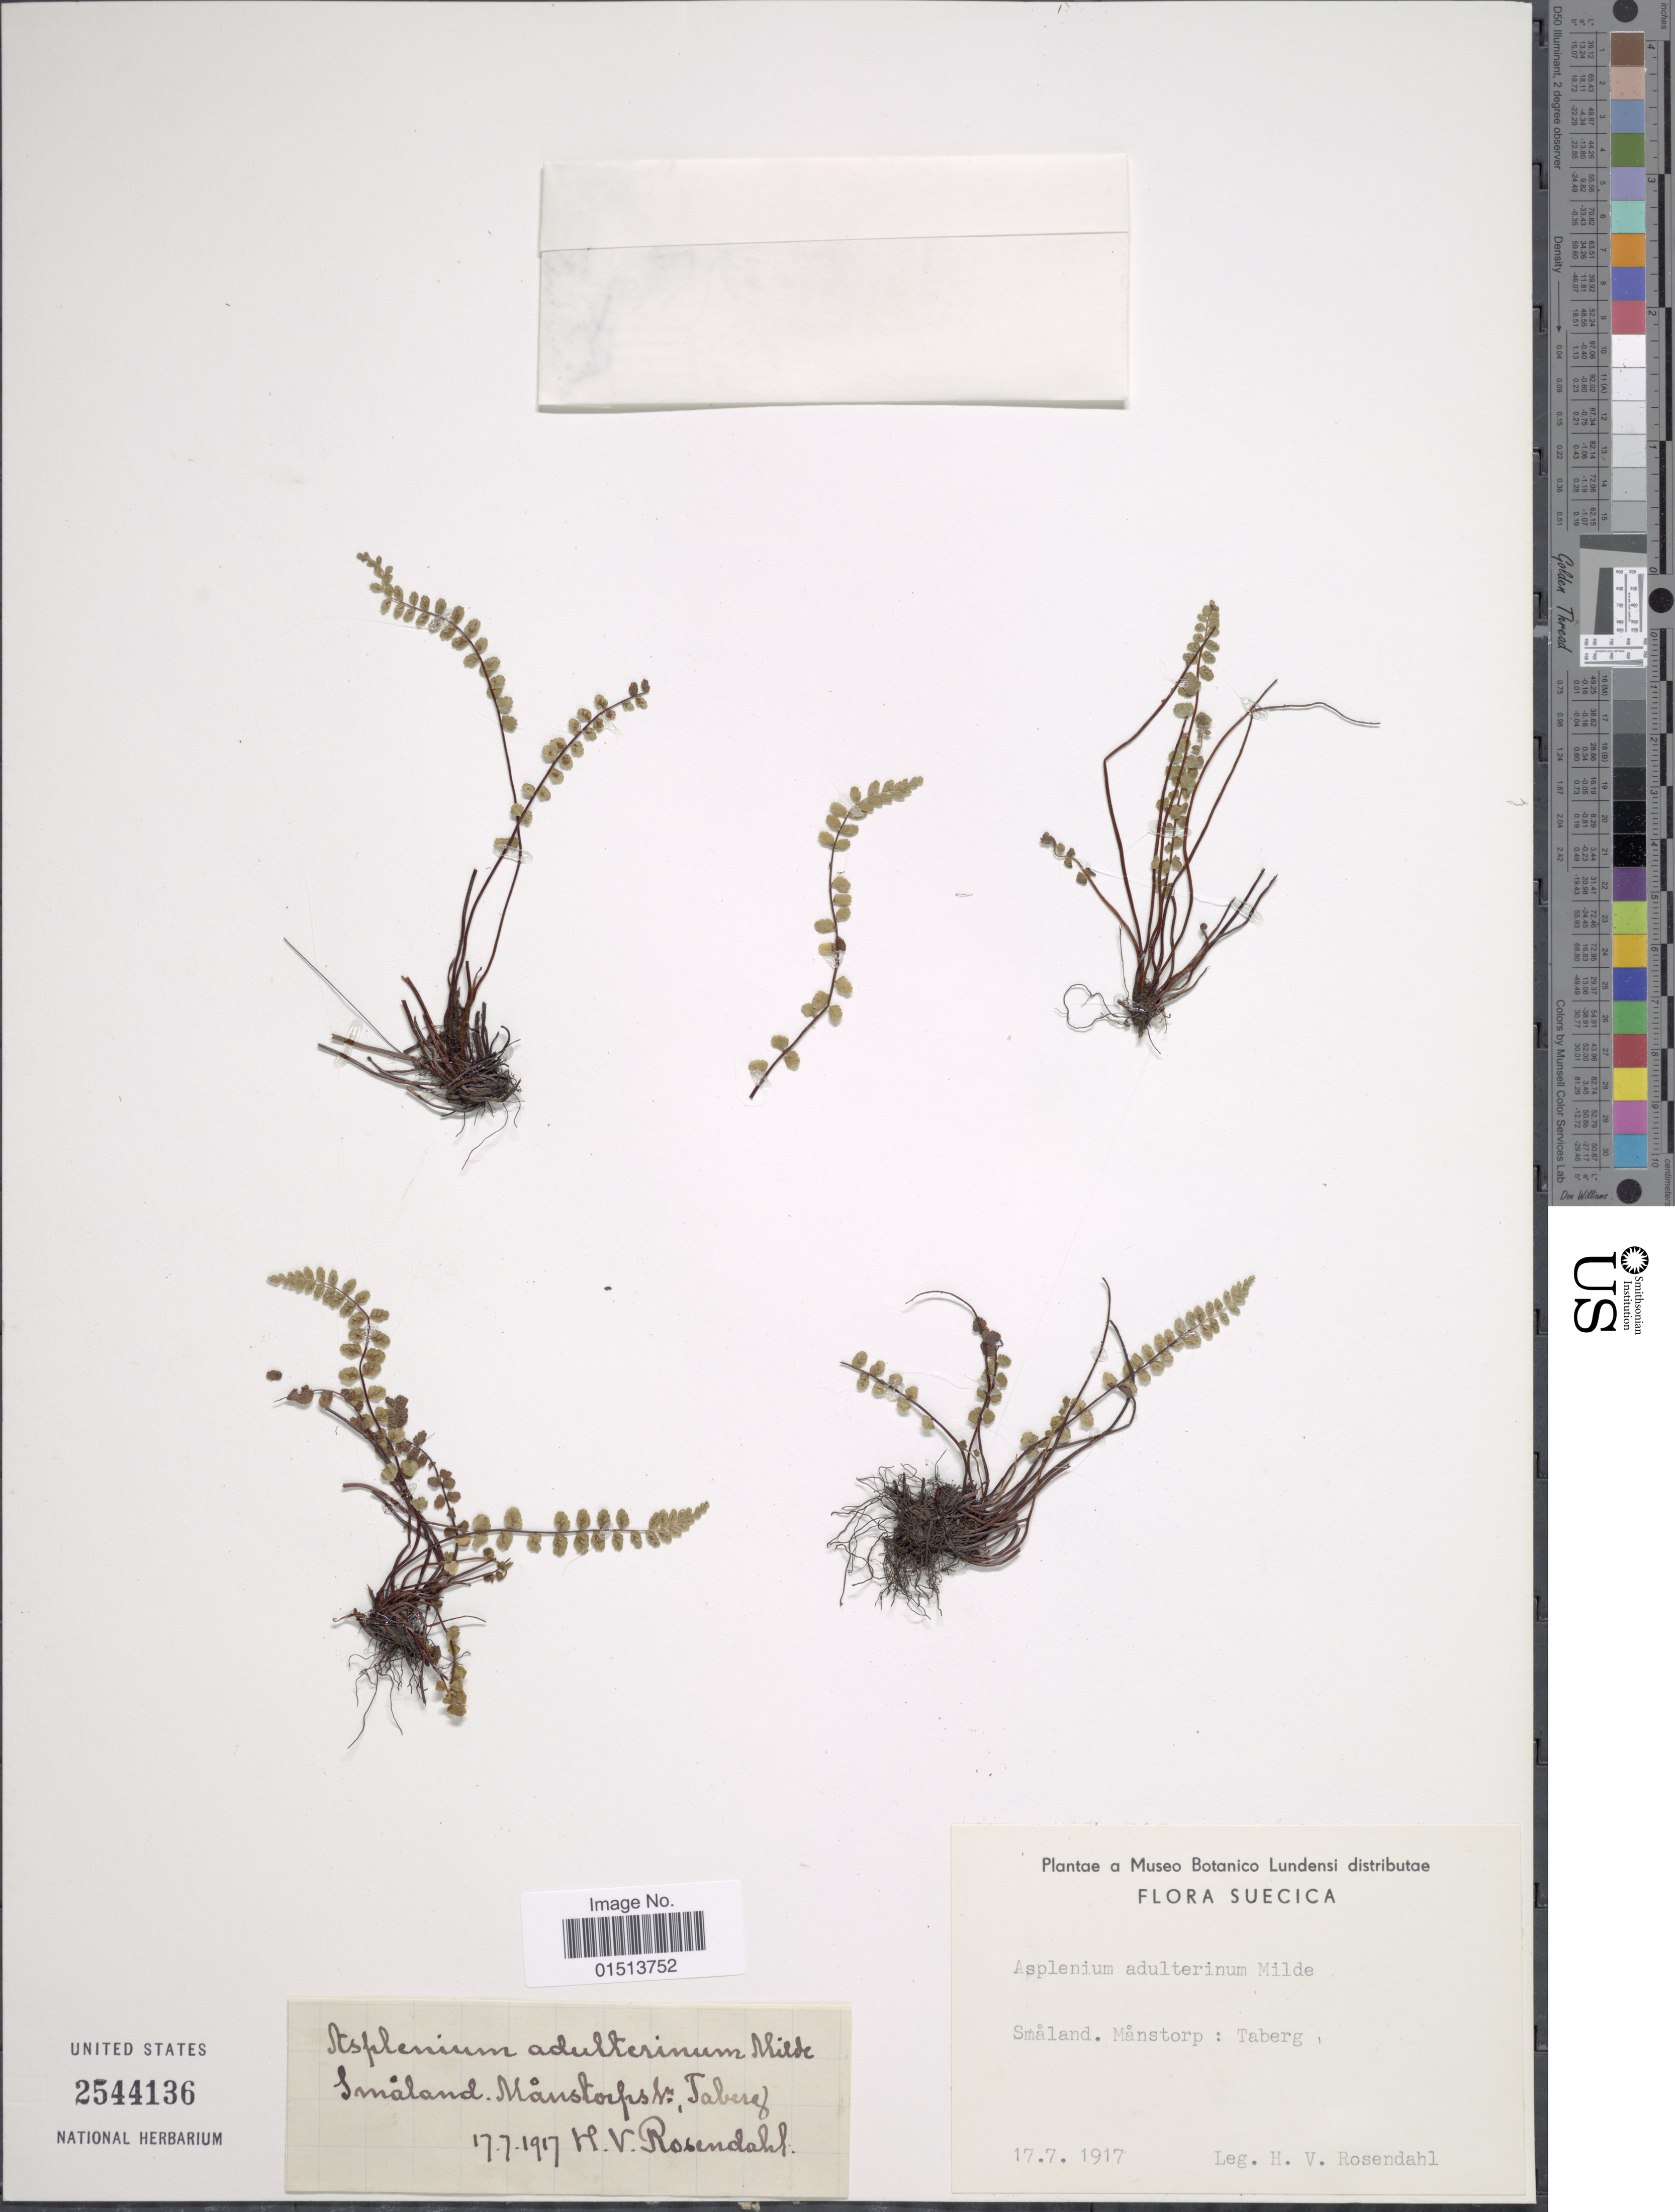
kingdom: Plantae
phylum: Tracheophyta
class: Polypodiopsida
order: Polypodiales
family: Aspleniaceae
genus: Asplenium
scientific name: Asplenium adulterinum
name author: Milde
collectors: H. V. Rosendahl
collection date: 1917-07-17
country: Sweden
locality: Småland, Månstorp: Taberg.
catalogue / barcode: US 2544136